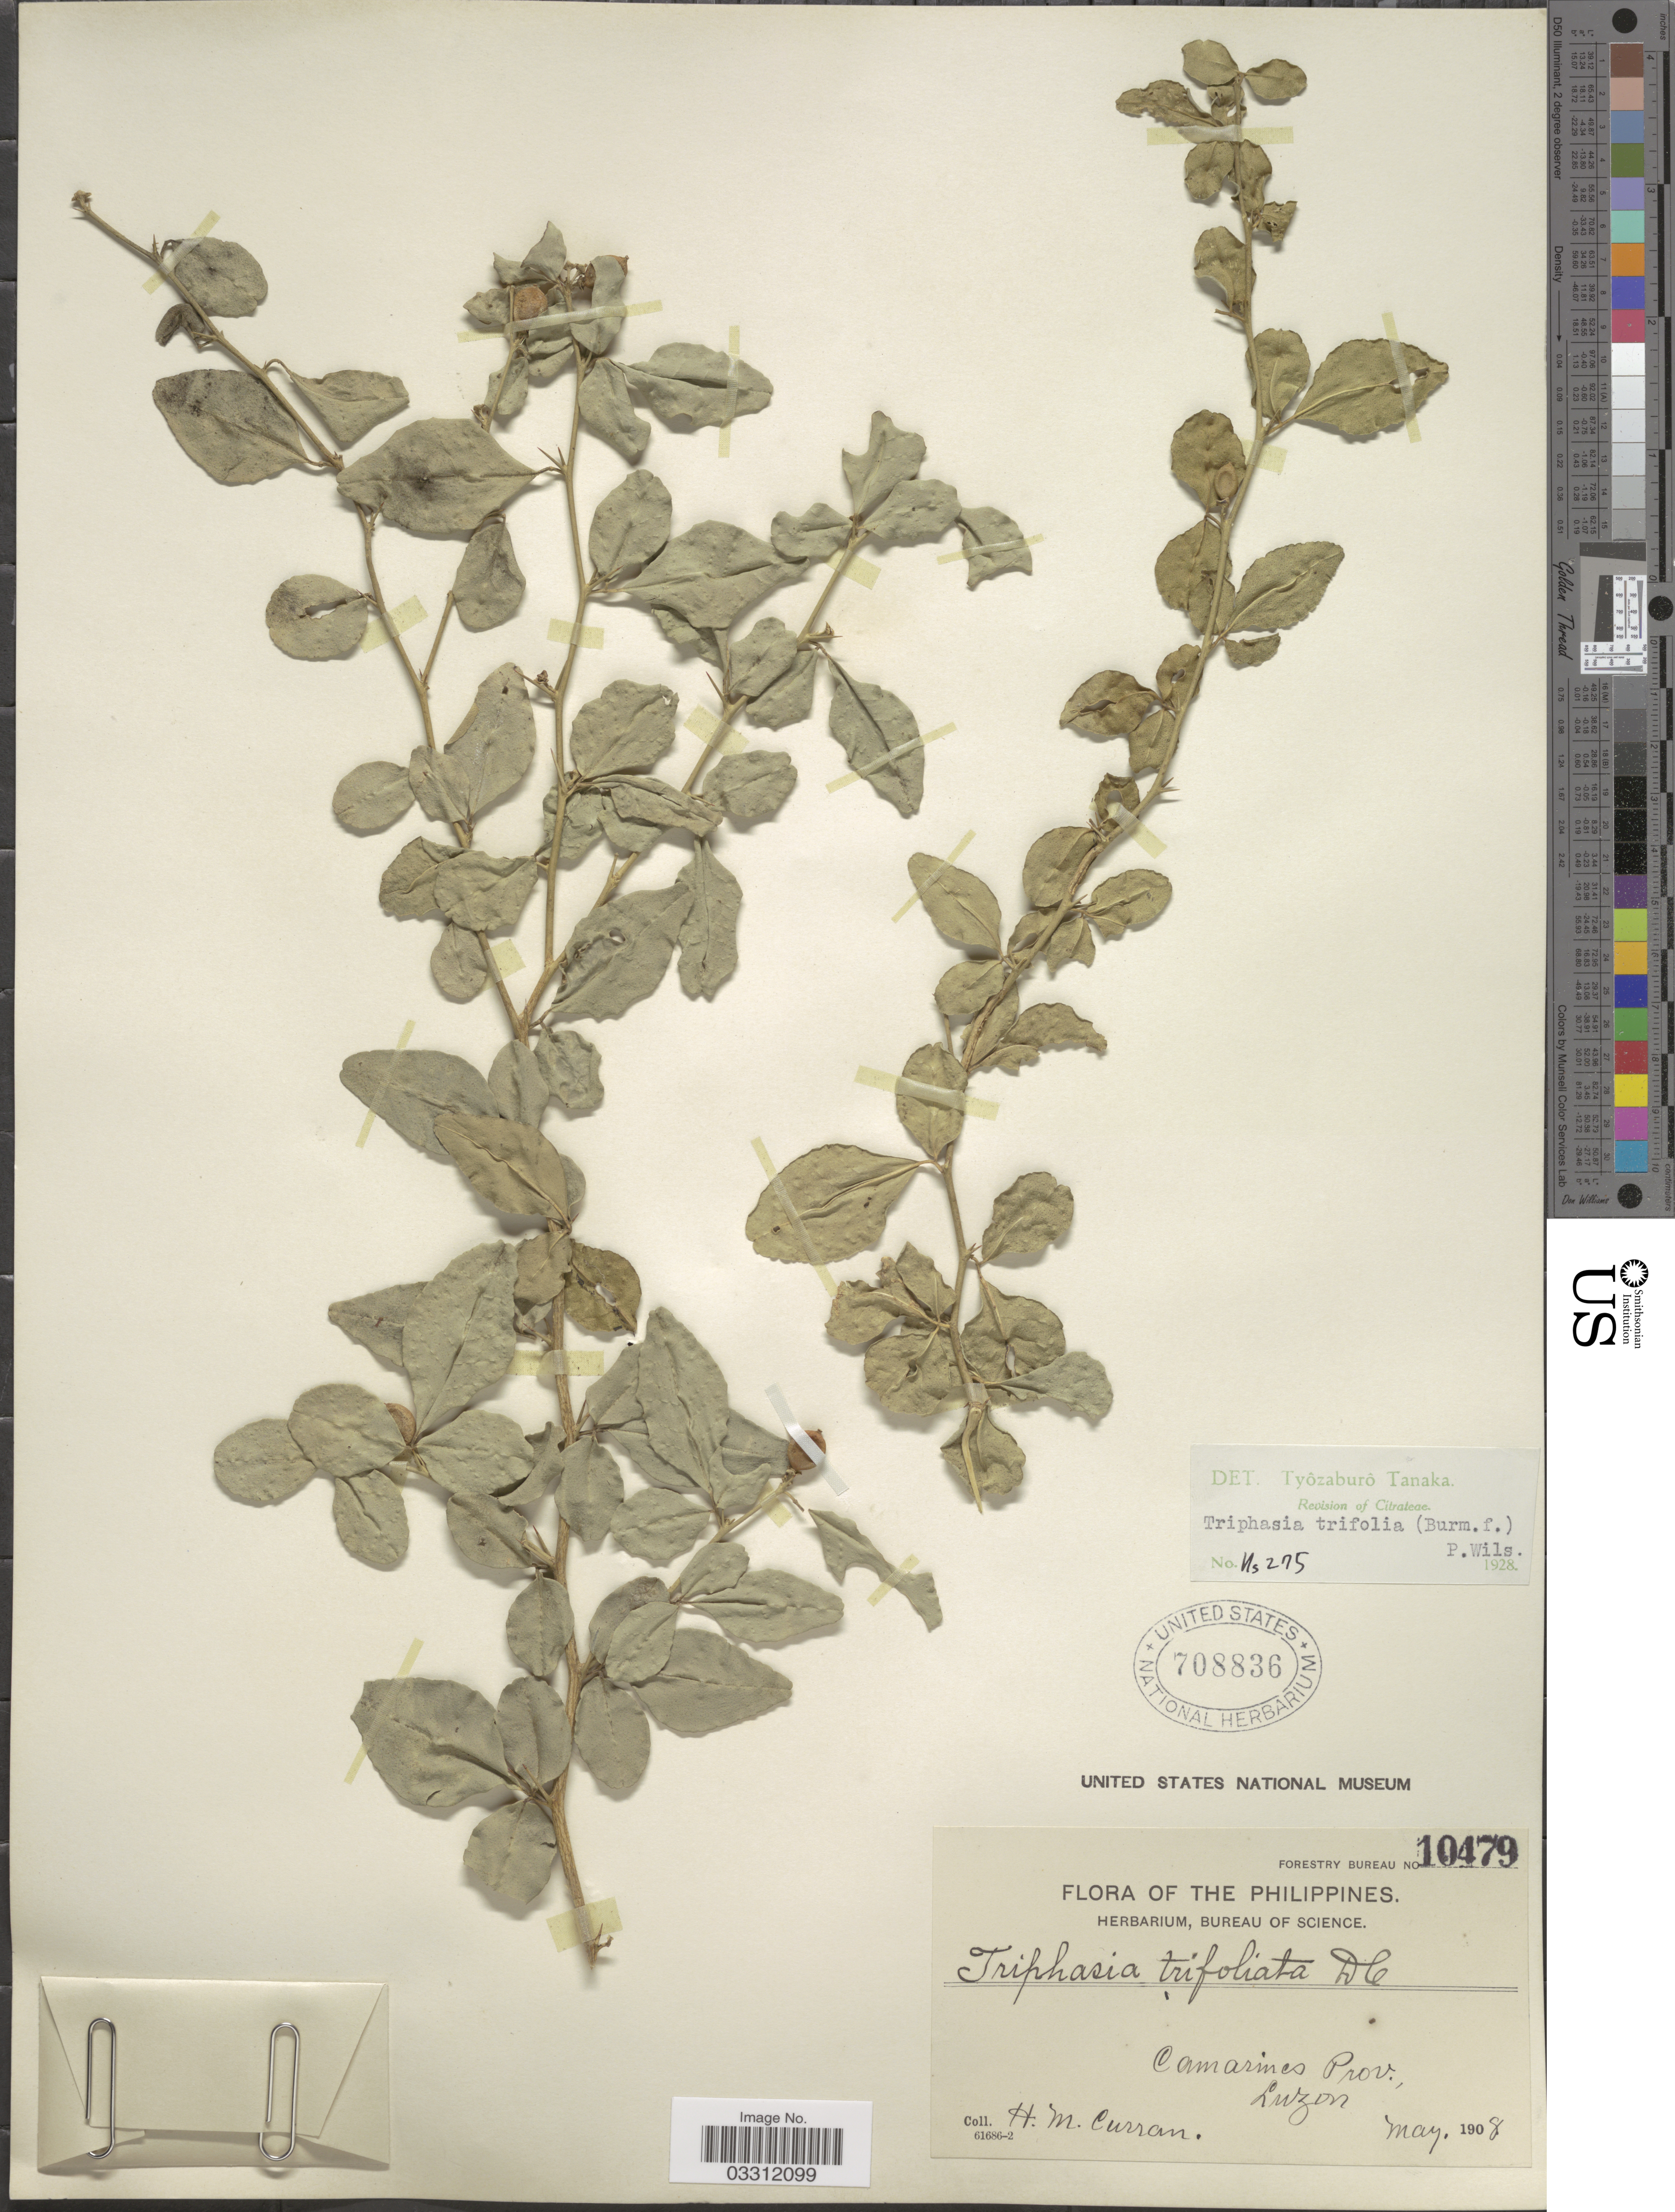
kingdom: Plantae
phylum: Tracheophyta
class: Magnoliopsida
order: Sapindales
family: Rutaceae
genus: Triphasia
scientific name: Triphasia trifolia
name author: (Burm. f.) P. Wilson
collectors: H. M. Curran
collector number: Forestry Bureau 10479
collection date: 1908-05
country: Philippines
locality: Camarines Prov., Luzon.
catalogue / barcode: US 708836